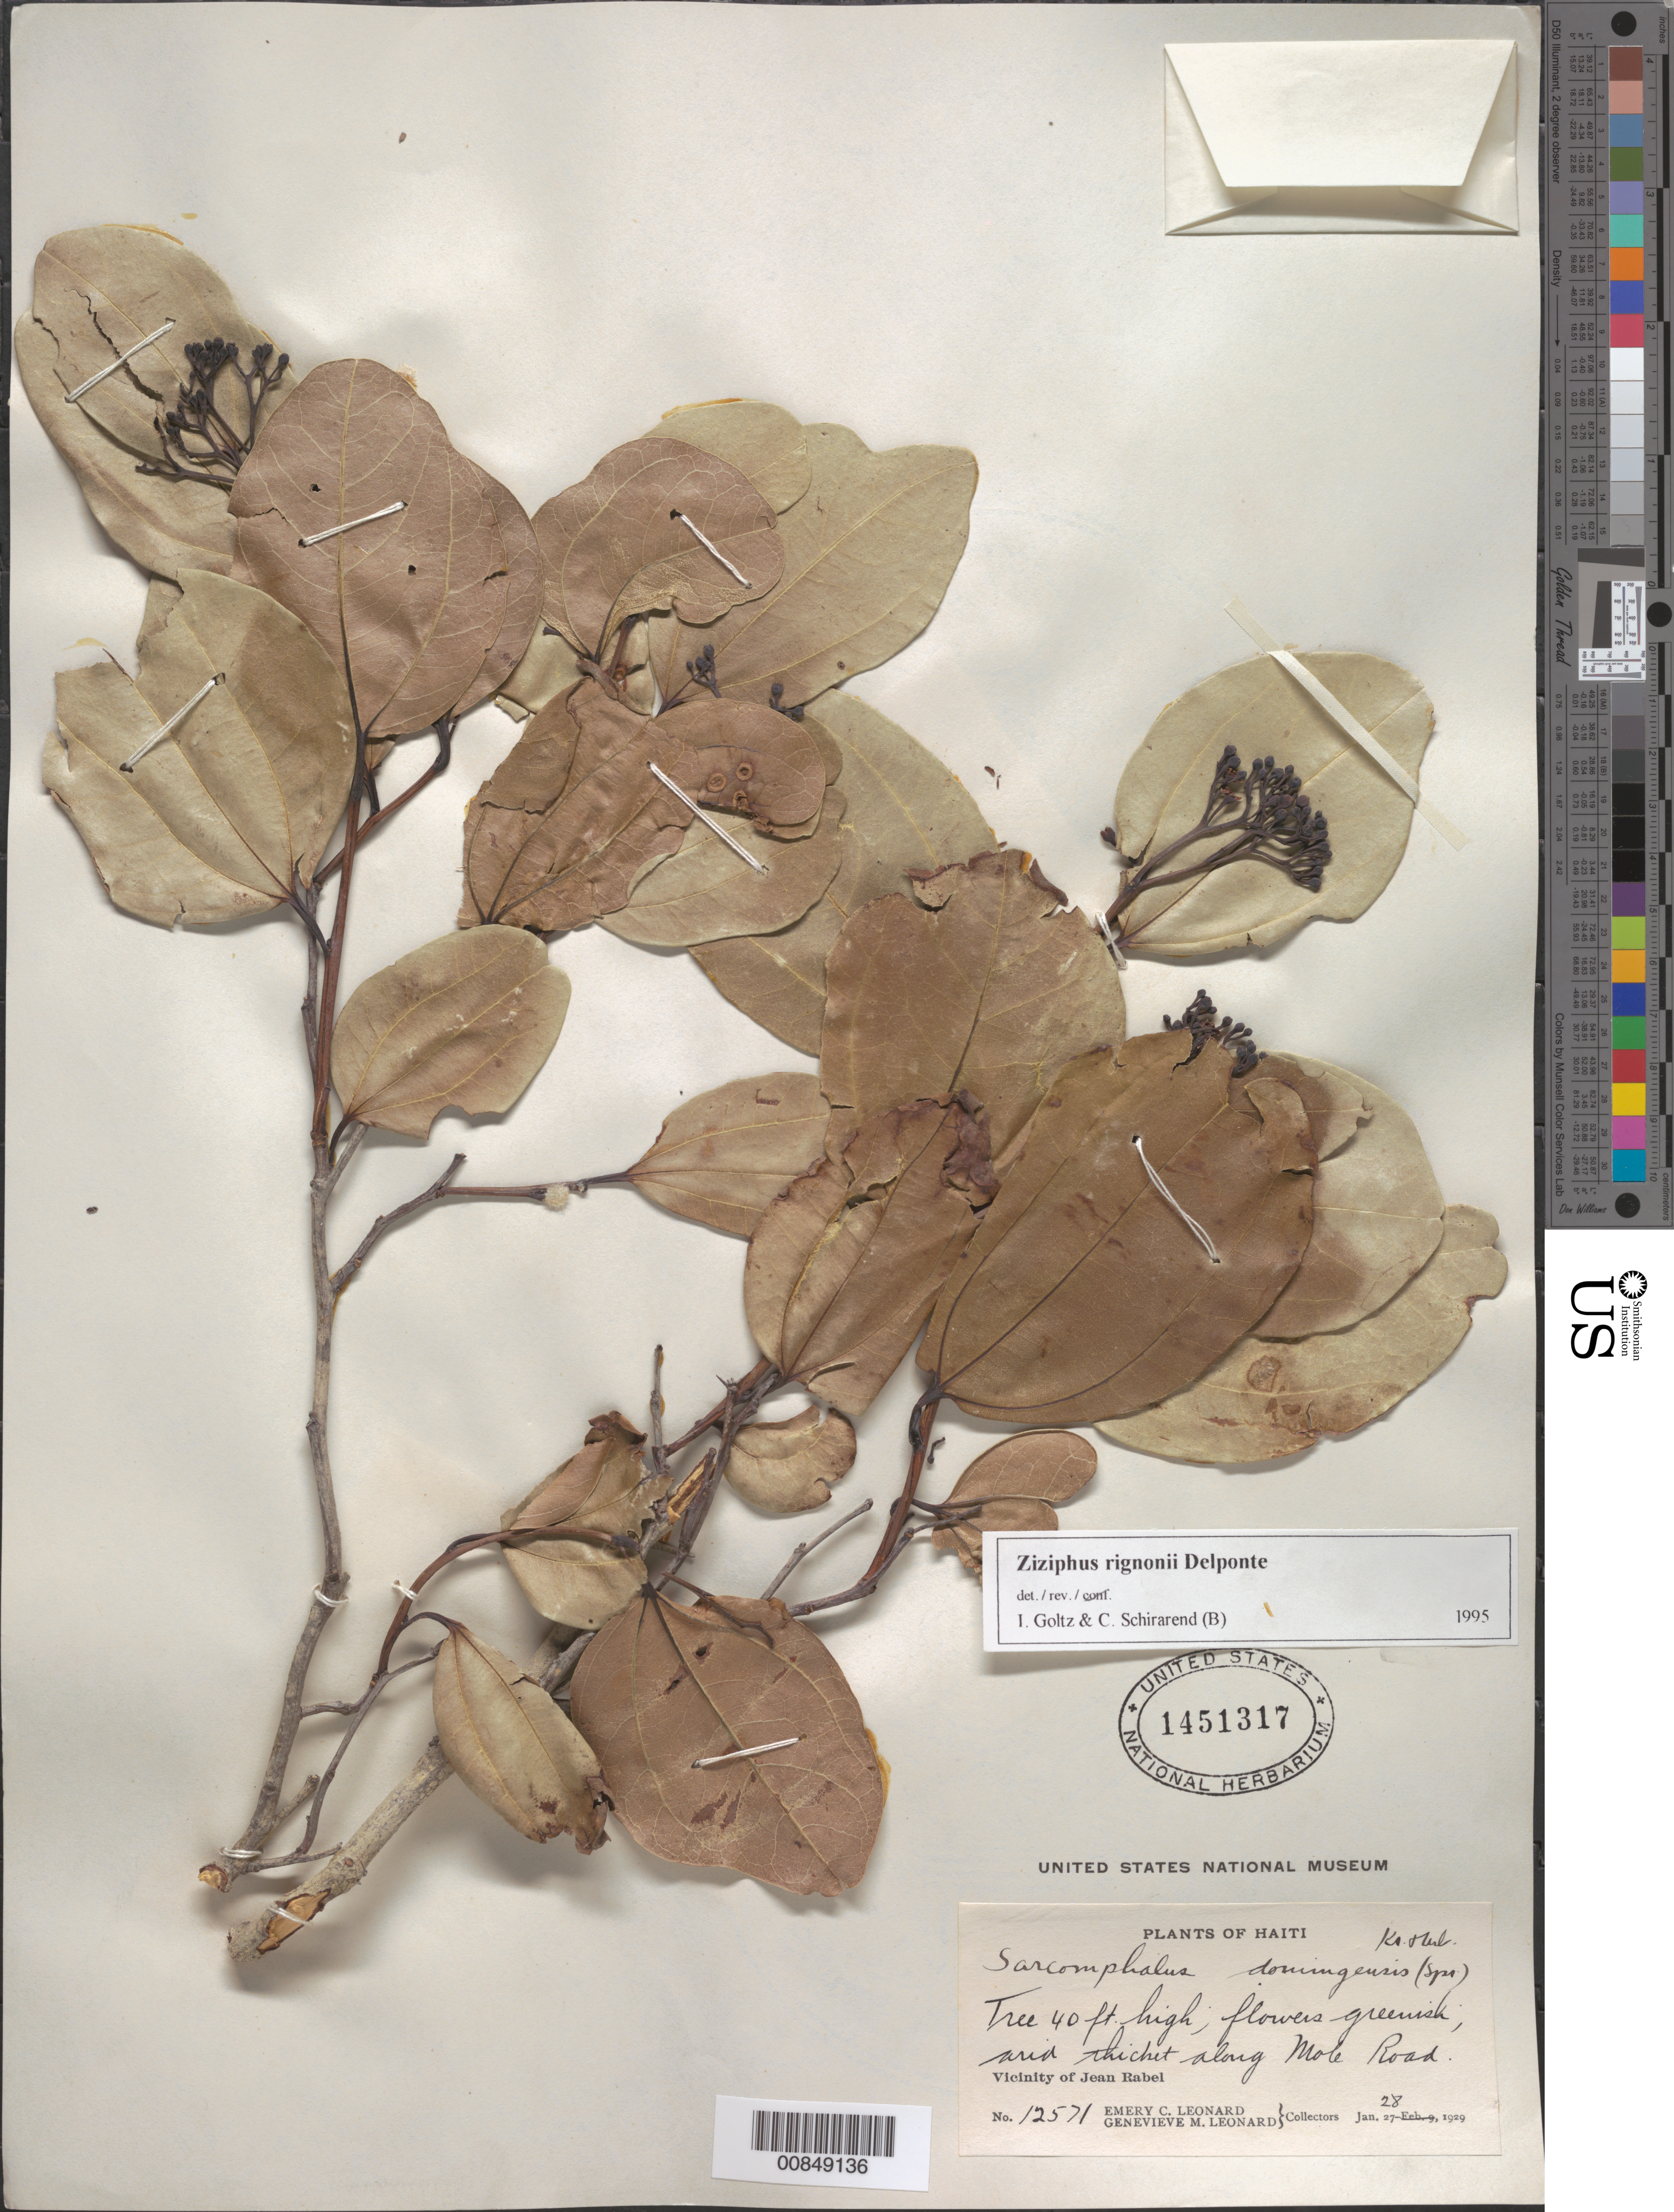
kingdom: Plantae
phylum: Tracheophyta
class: Magnoliopsida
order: Rosales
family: Rhamnaceae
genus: Sarcomphalus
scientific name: Sarcomphalus domingensis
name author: (Spreng.) Krug & Urb.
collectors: E. C. Leonard & G. M. Leonard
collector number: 12571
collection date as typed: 28 Jan 1929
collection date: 1929-01-28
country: Haiti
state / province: Nord-Ouest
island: Hispaniola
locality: Vicinity of Jean Rabel, along Mole Road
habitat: Arid thicket along road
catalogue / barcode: US 1451317